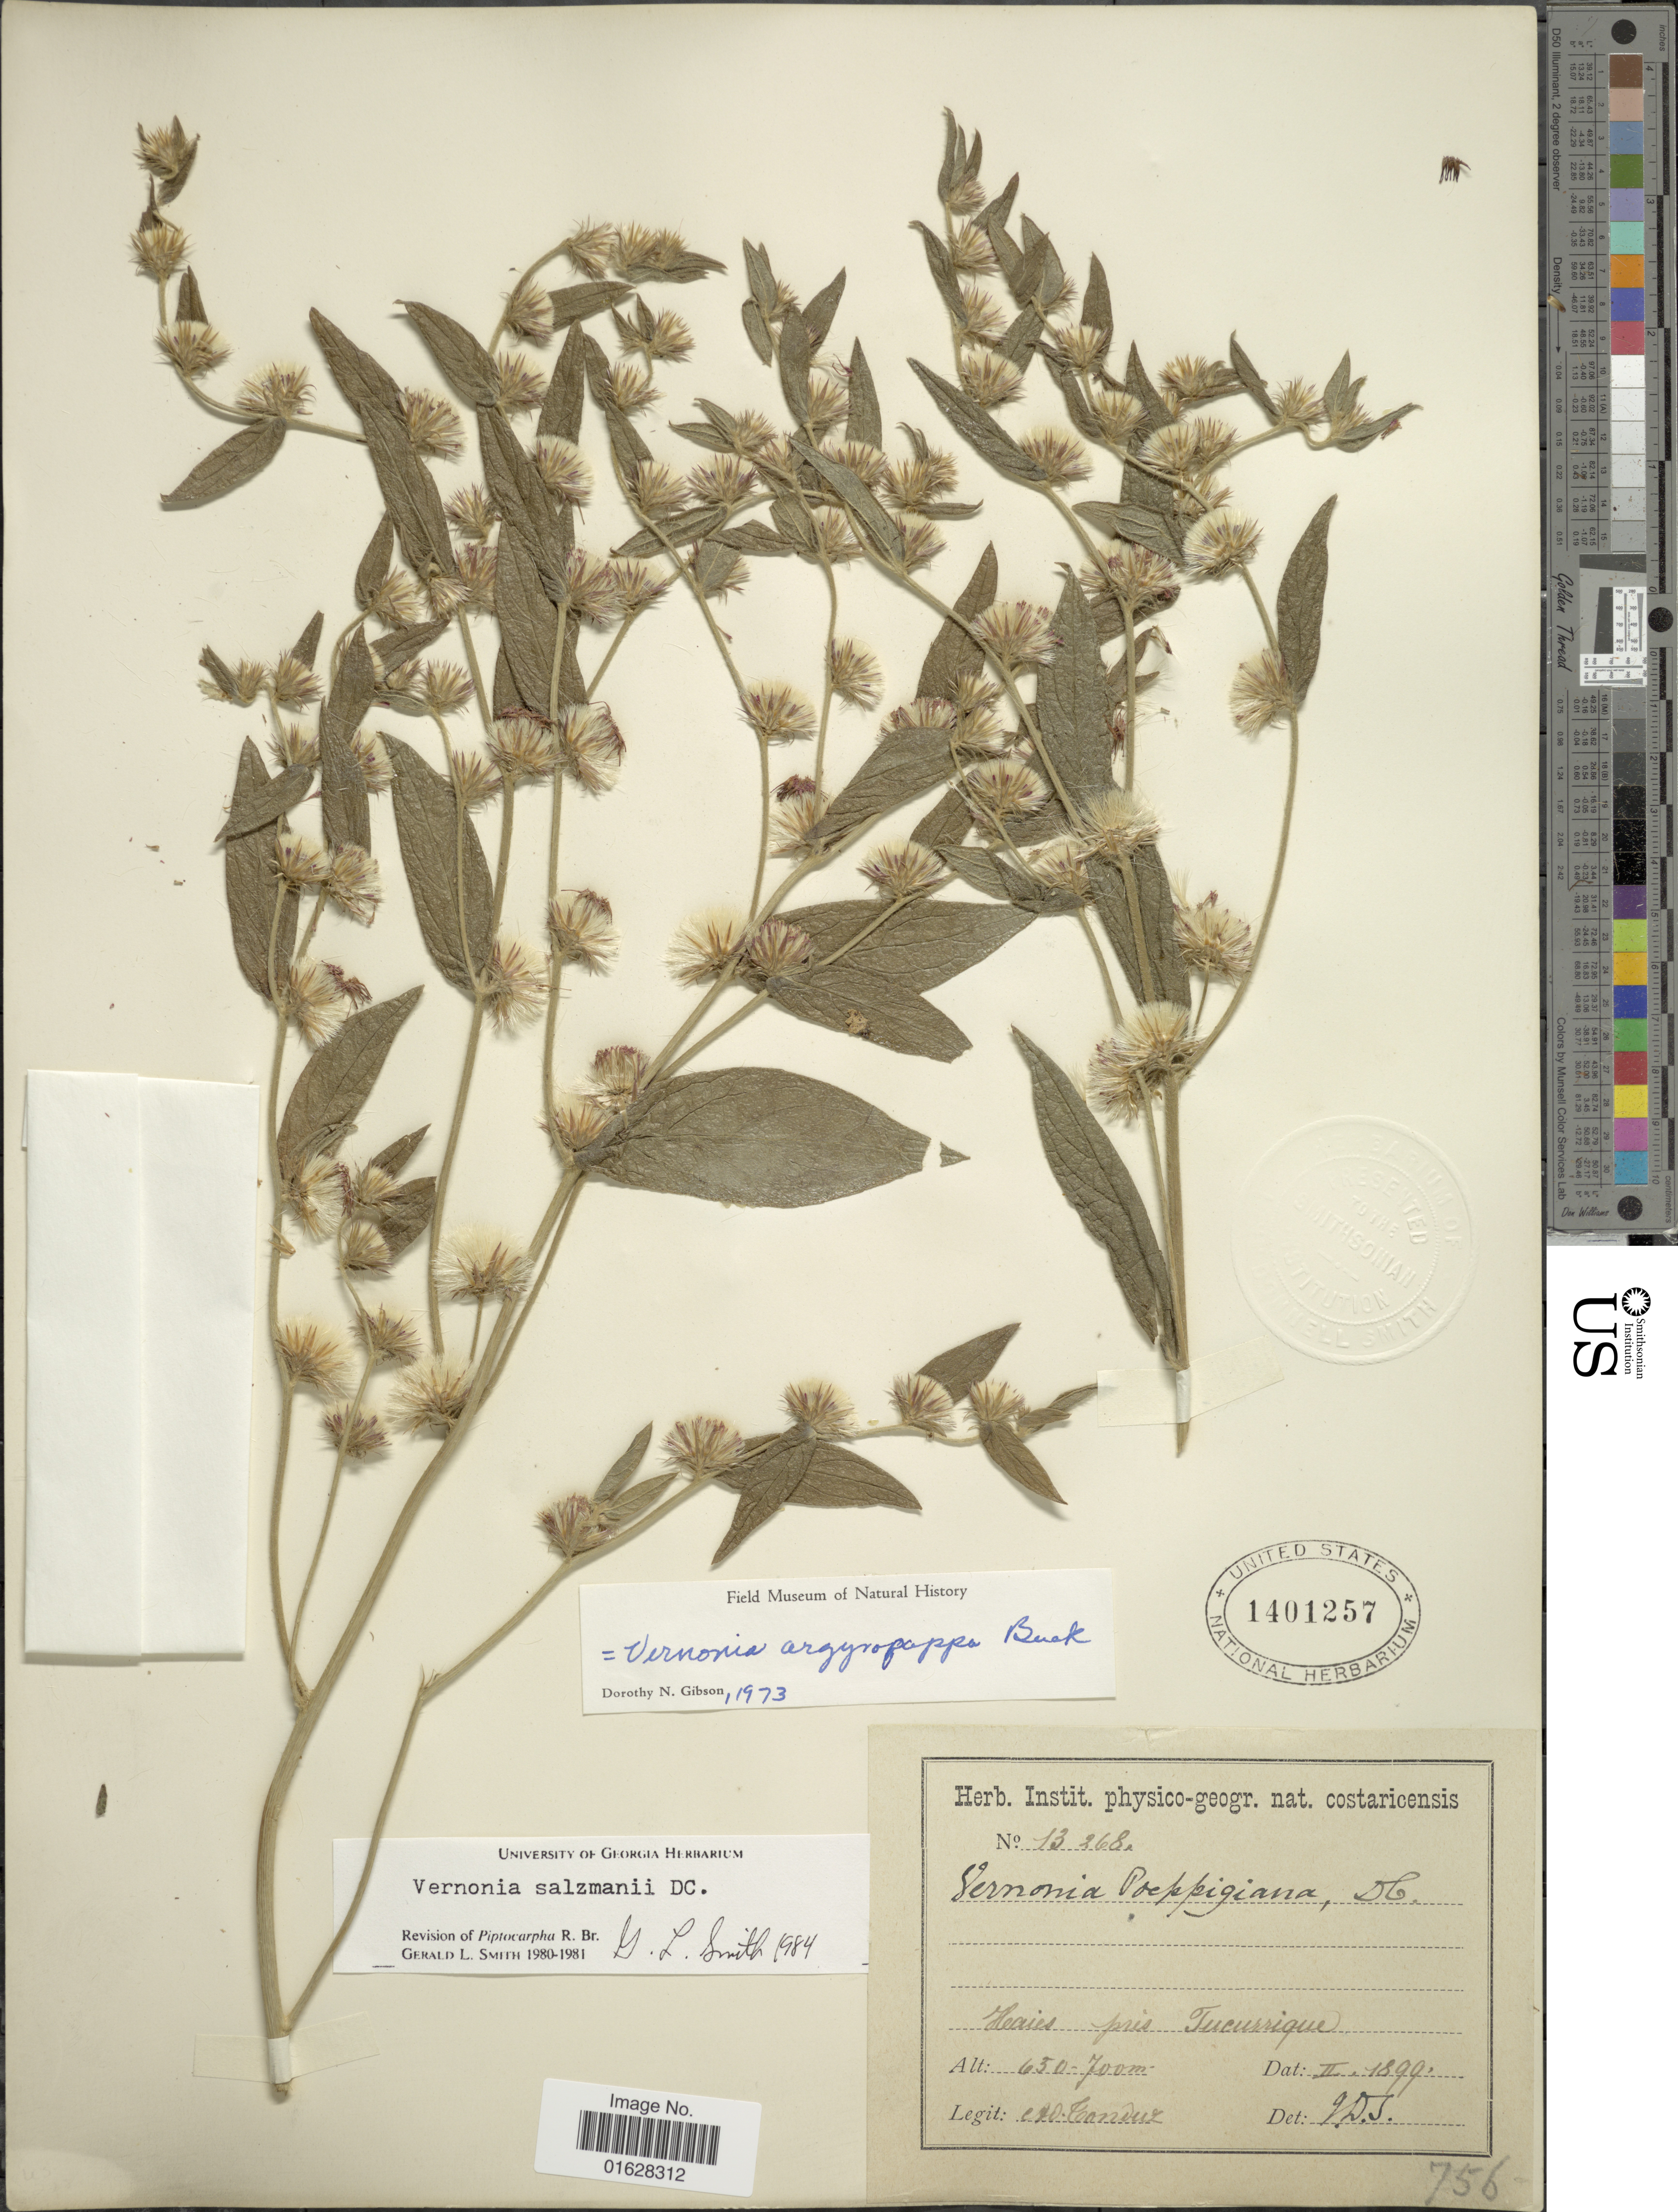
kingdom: Plantae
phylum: Tracheophyta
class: Magnoliopsida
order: Asterales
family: Asteraceae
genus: Lepidaploa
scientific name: Lepidaploa salzmannii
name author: (DC.) H. Rob.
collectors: A. Tonduz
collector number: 13268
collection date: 1899-02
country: Costa Rica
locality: Heaies pres Tucurrique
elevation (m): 650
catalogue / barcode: US 1401257